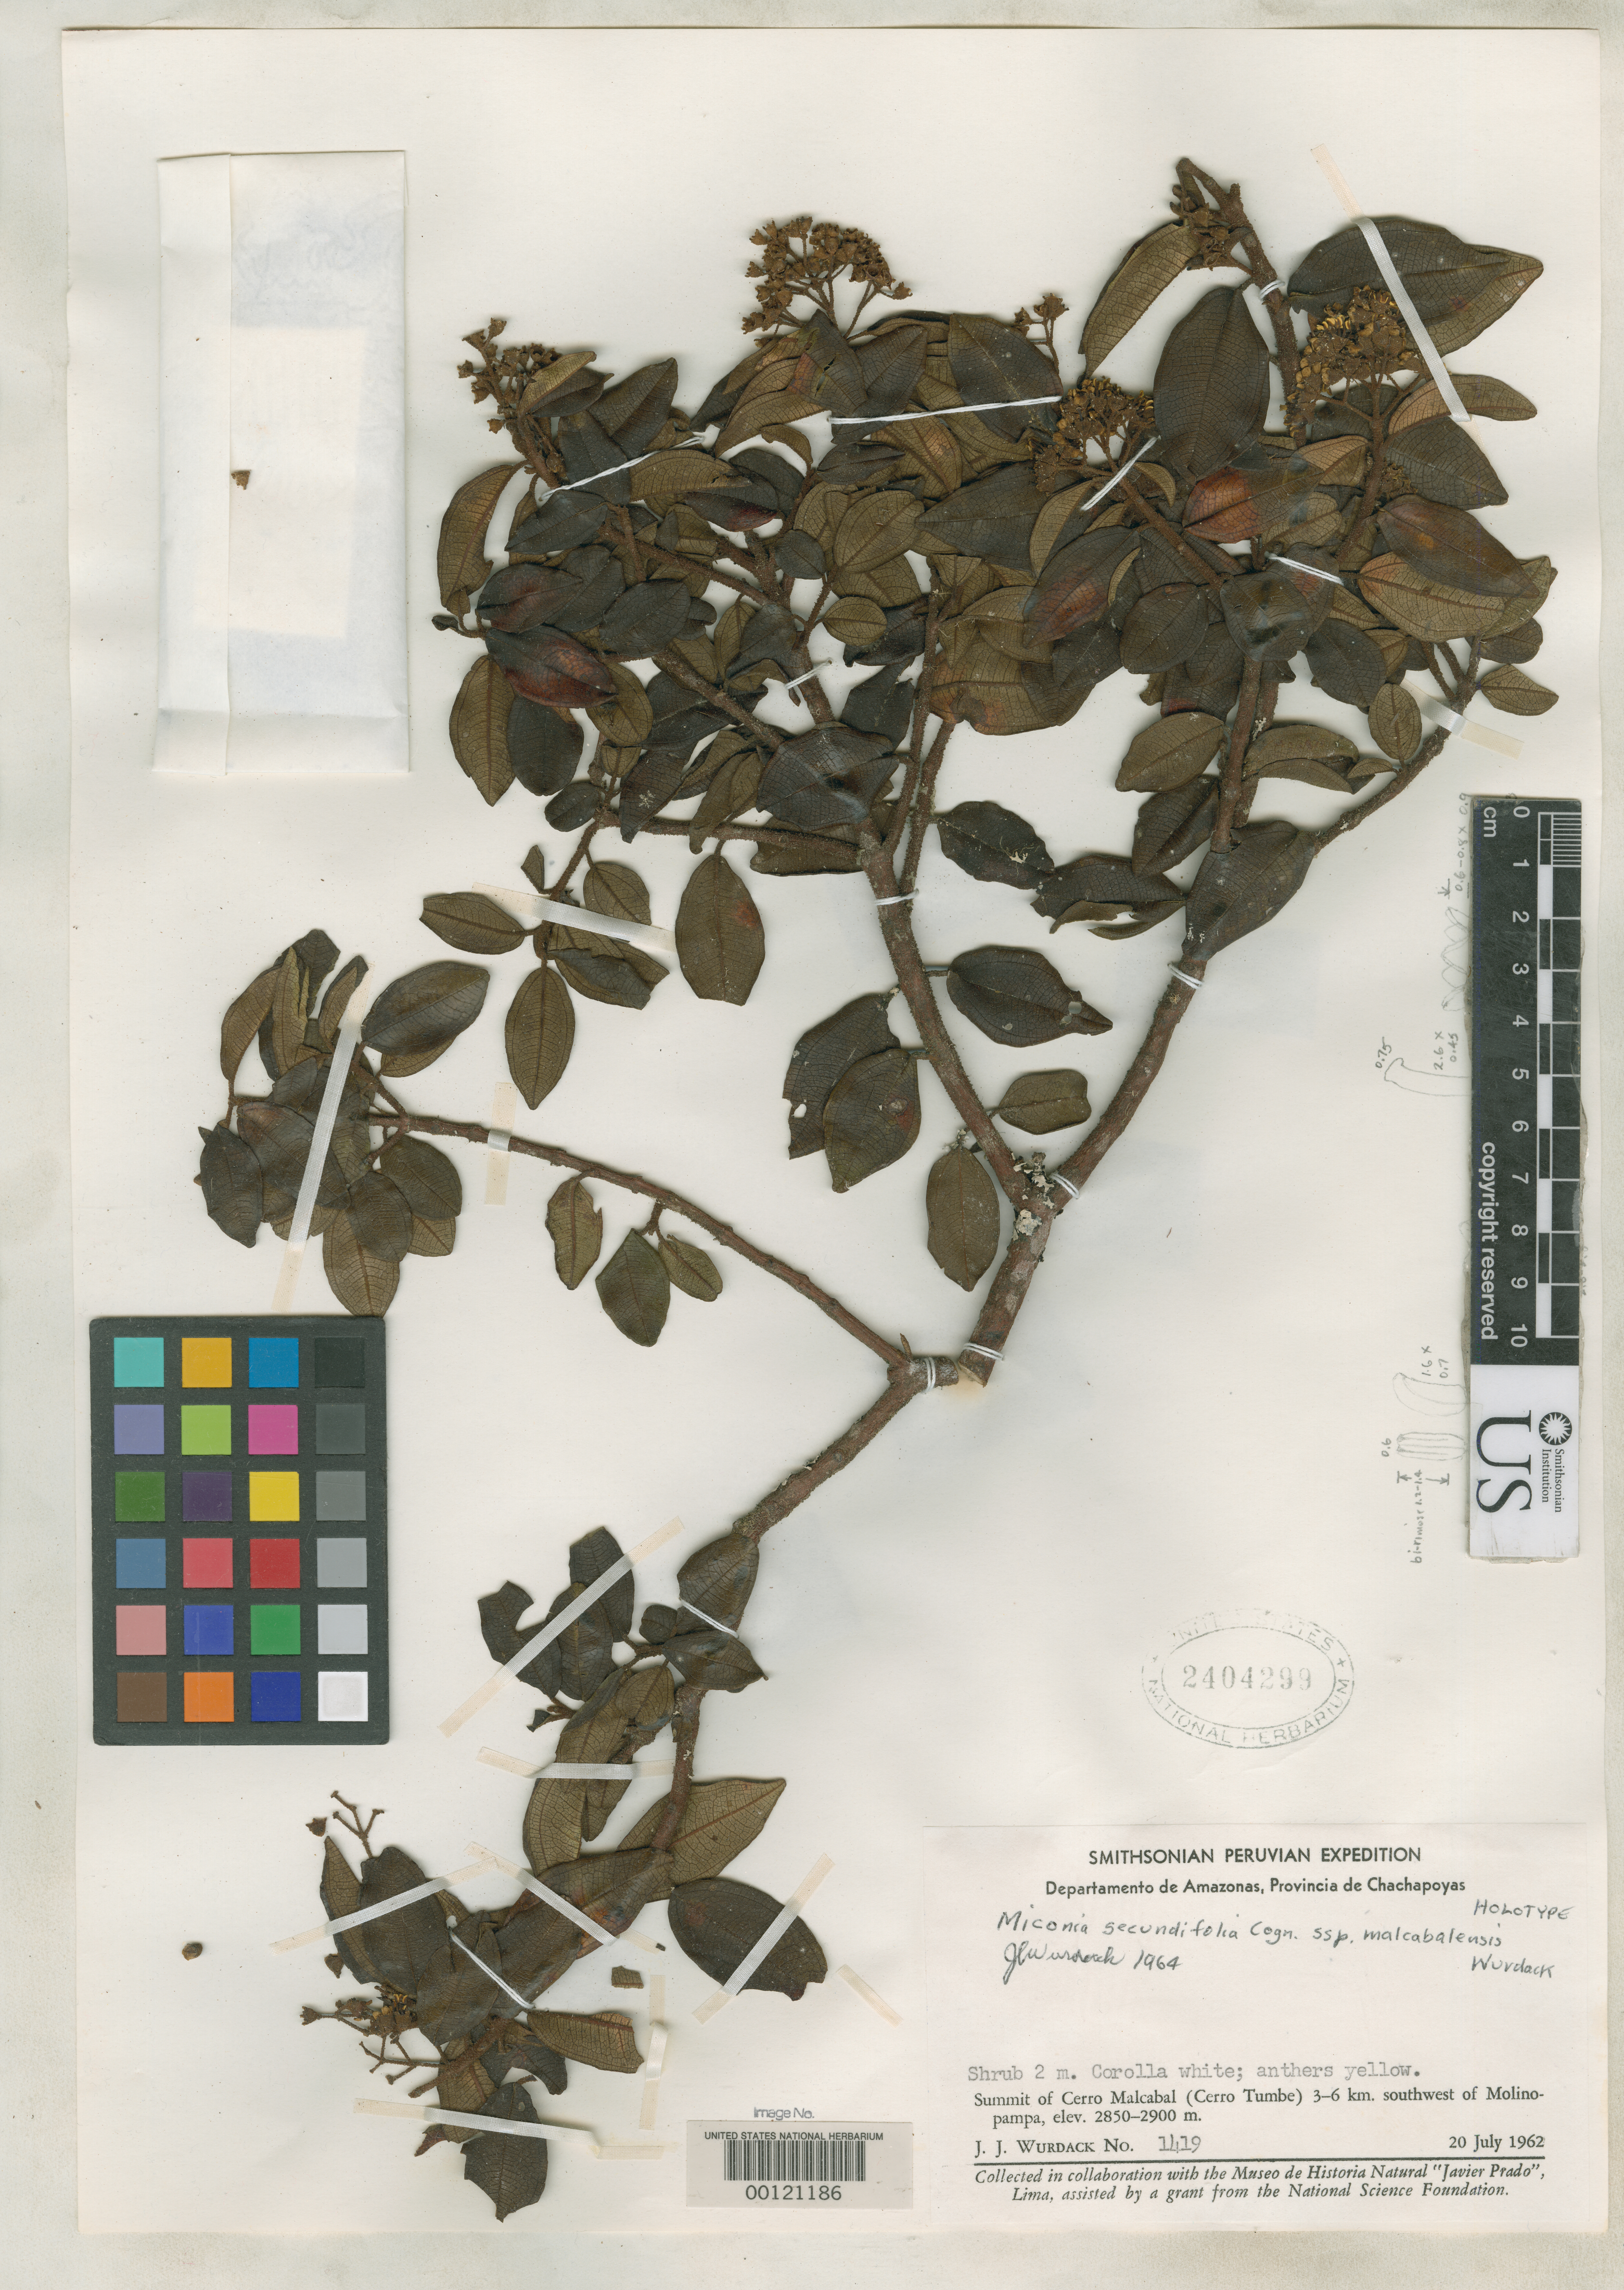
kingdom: Plantae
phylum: Tracheophyta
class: Magnoliopsida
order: Myrtales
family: Melastomataceae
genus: Miconia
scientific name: Miconia secundifolia subsp. malcabalensis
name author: Wurdack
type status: Holotype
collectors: J. J. Wurdack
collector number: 1419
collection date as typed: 20 Jul 1962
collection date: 1962-07-20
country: Peru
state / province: Amazonas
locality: Summit of Cerro Malcabal (Cerro Tumbe) 3-6 km southwest of Molinopampa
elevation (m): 2850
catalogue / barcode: US 2044299